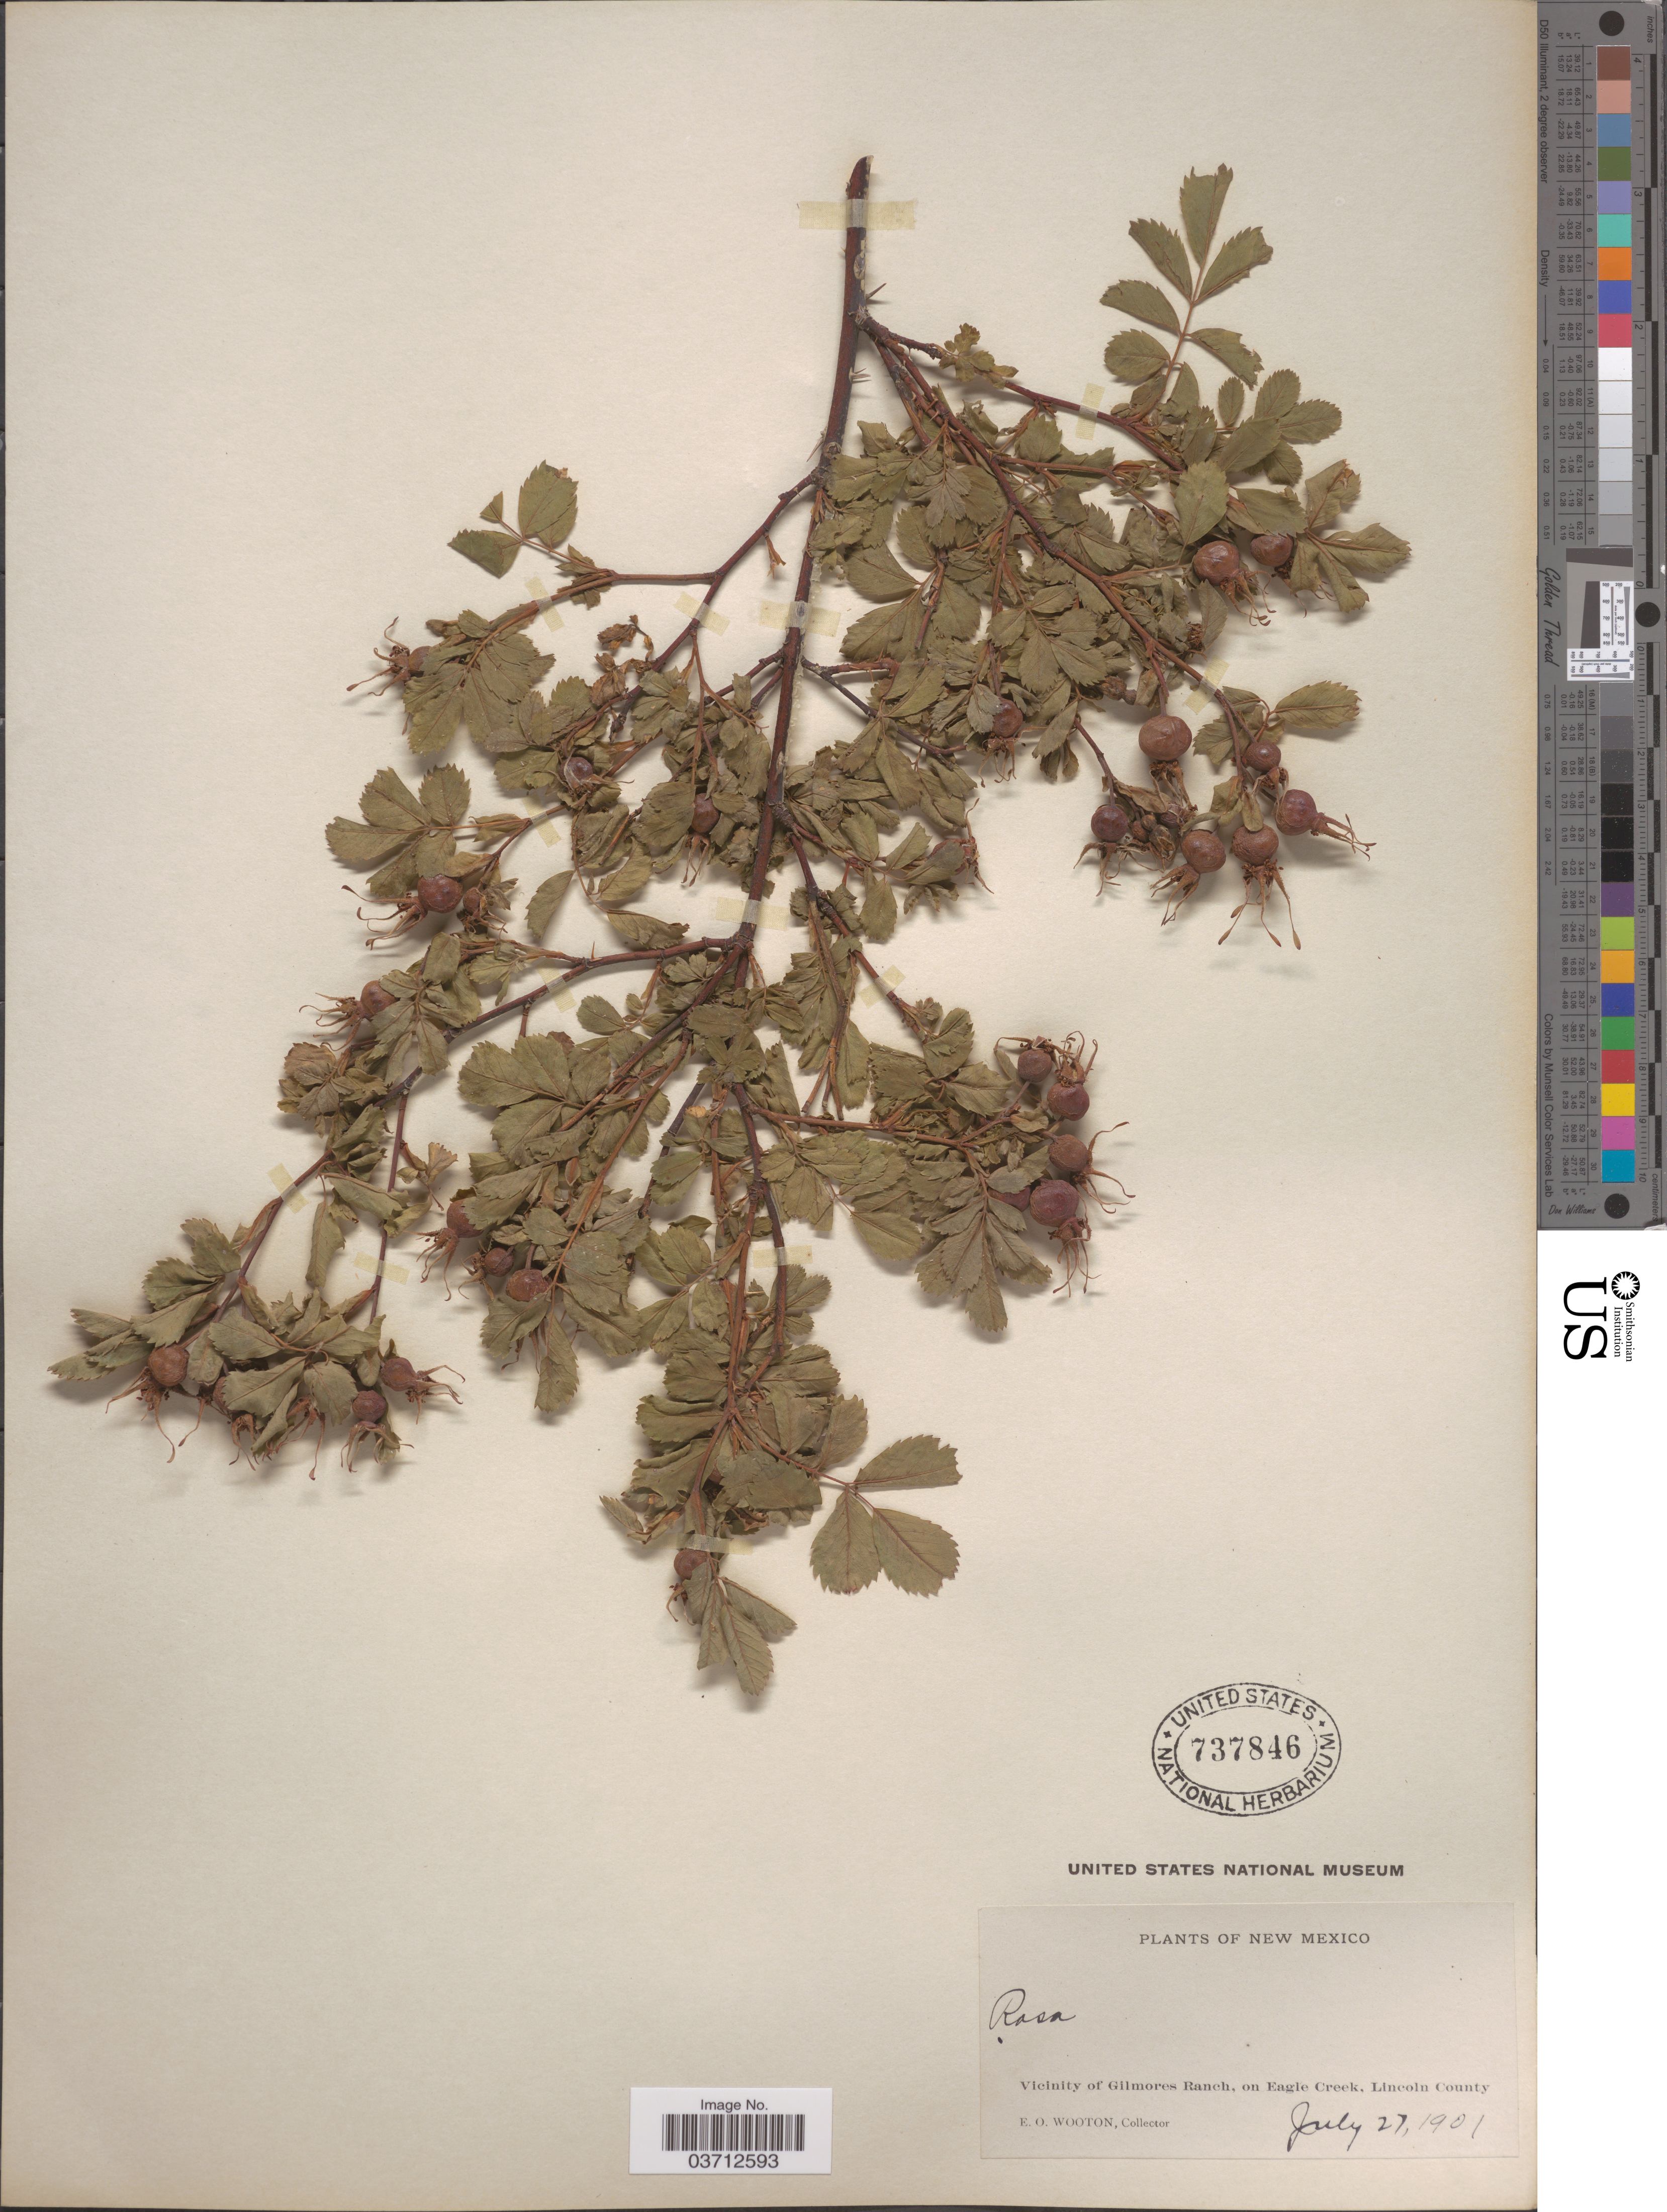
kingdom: Plantae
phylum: Tracheophyta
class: Magnoliopsida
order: Rosales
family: Rosaceae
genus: Rosa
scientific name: Rosa sp.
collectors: E. O. Wooton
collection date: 1901-07-27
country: United States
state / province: New Mexico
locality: Vicinity of Gilmores Ranch, on Eagle Creek, Lincoln County.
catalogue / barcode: US 737846